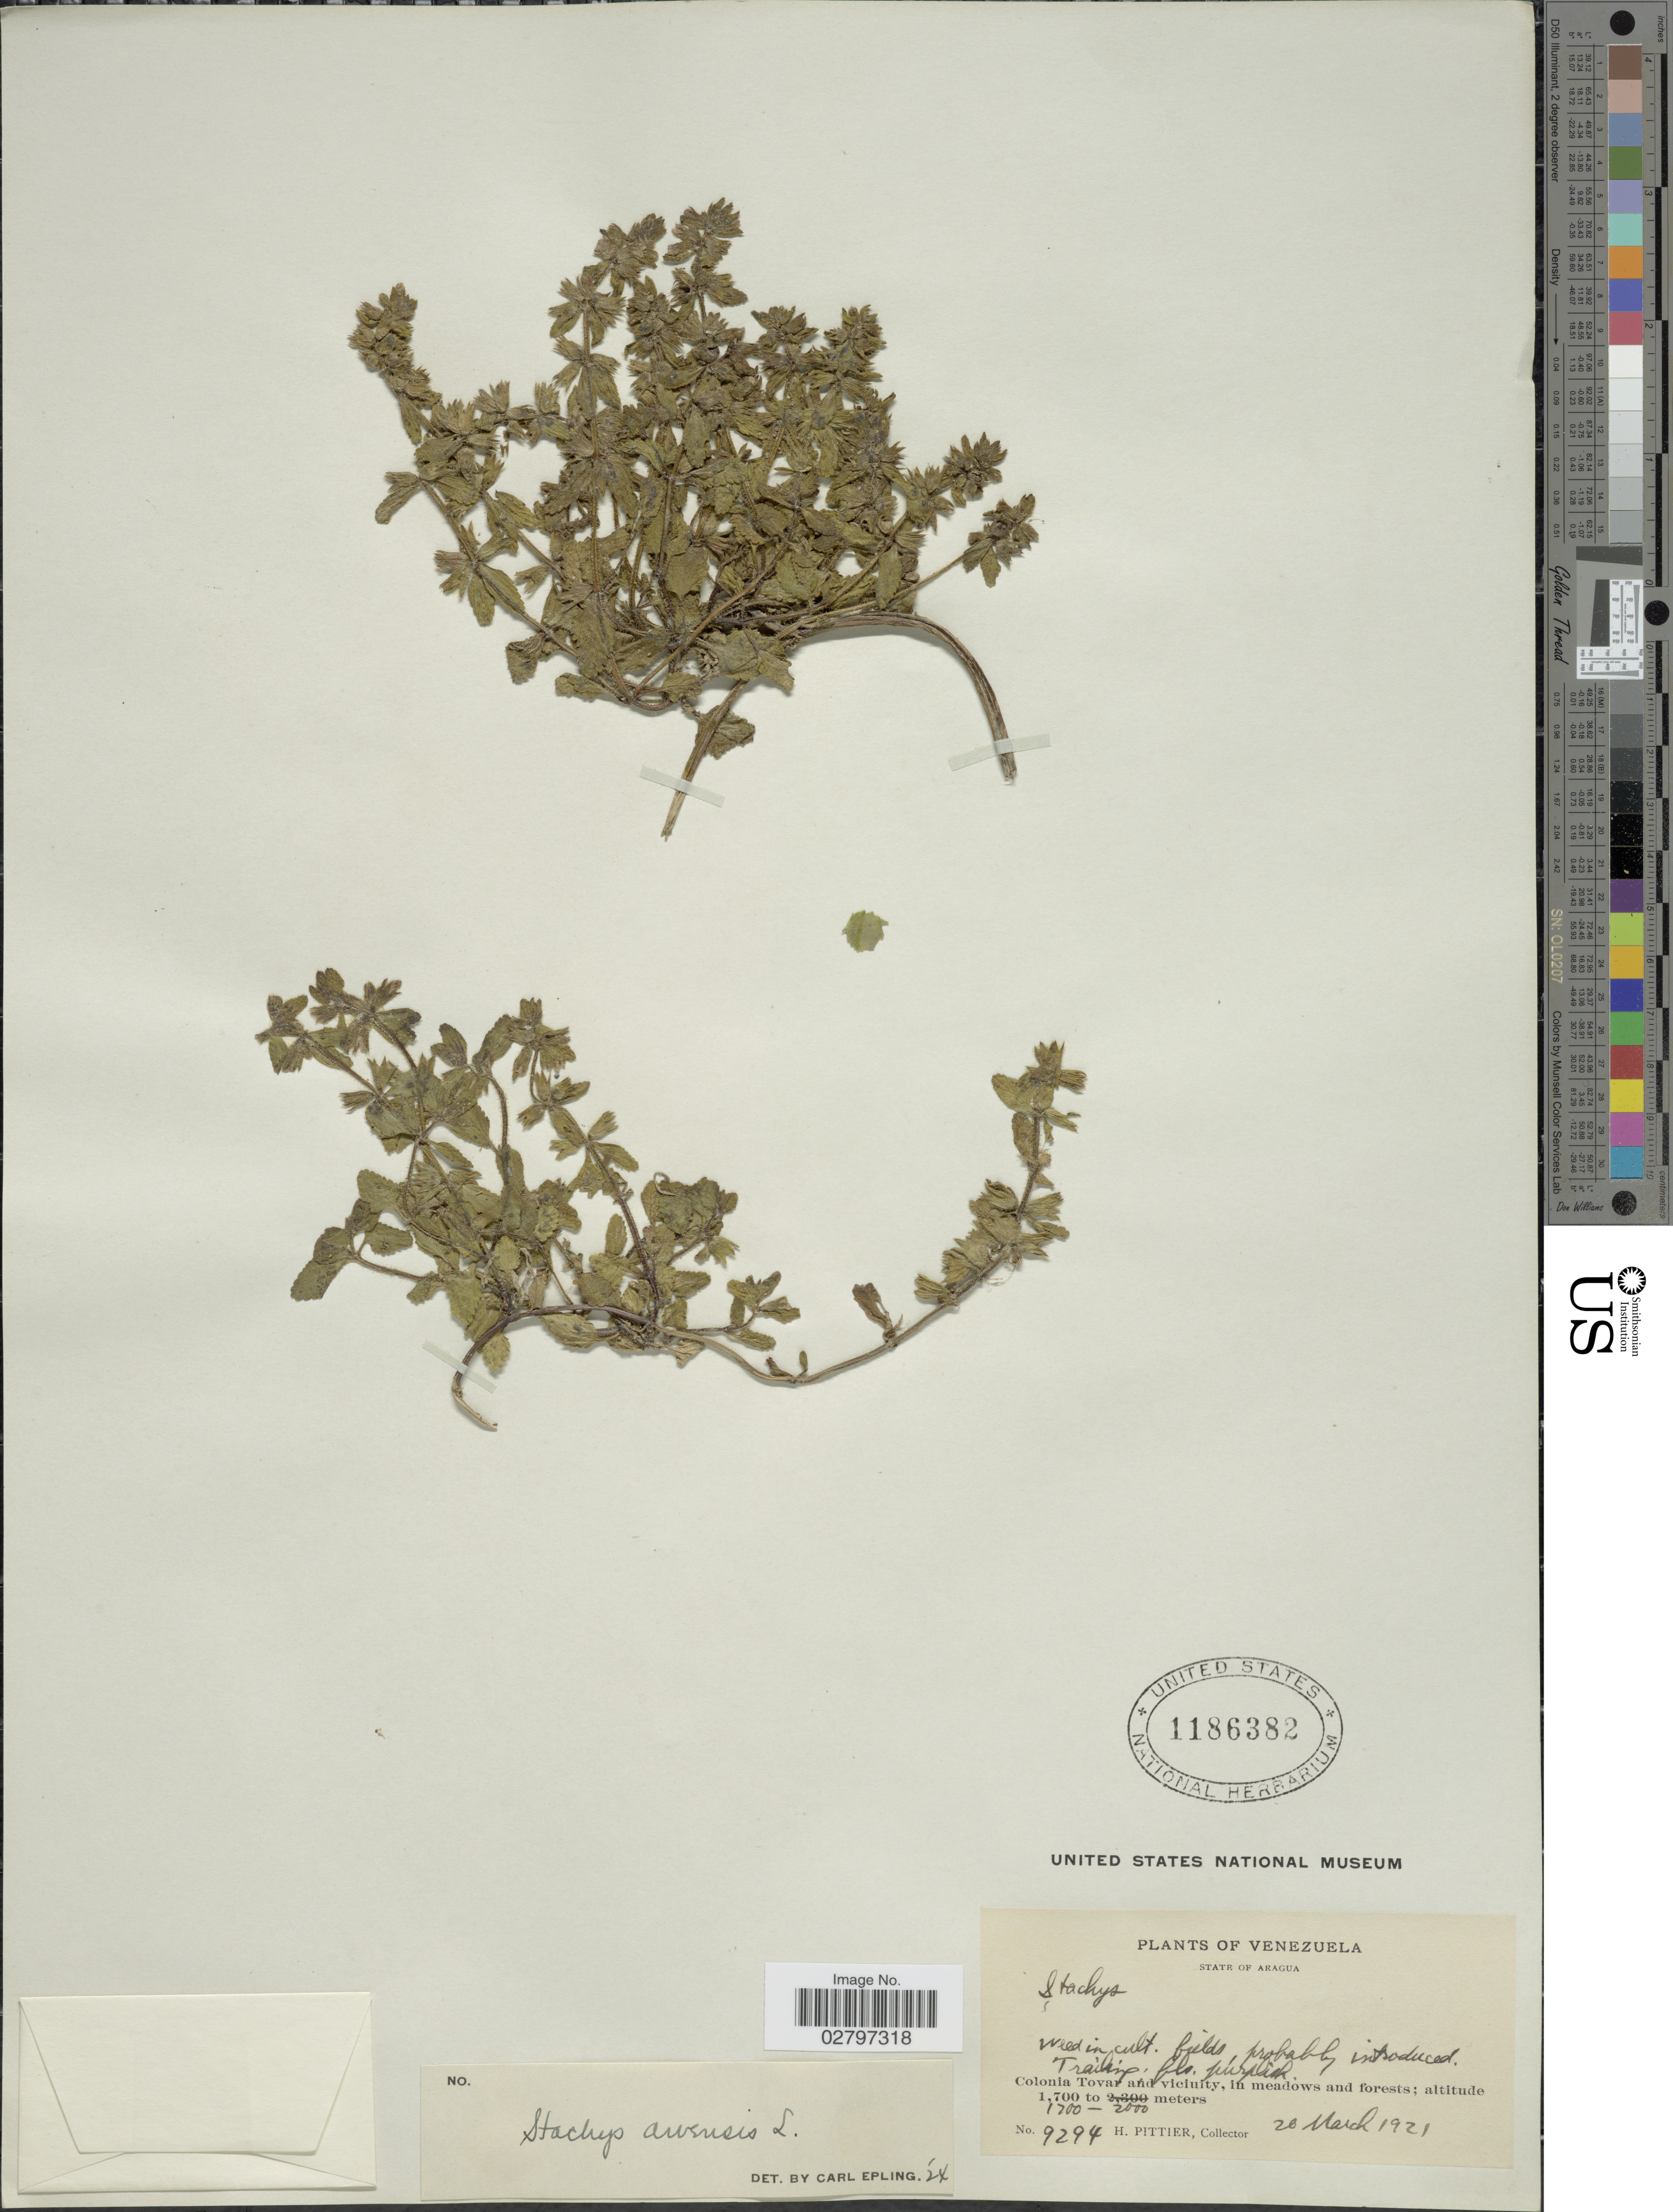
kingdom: Plantae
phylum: Tracheophyta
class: Magnoliopsida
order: Lamiales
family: Lamiaceae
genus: Stachys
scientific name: Stachys arvensis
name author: (L.) L.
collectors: H. F. Pittier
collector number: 9294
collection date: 1921-03-20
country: Venezuela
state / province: Aragua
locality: Colonia Tovar and viciuity.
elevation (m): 1700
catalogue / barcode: US 1186382